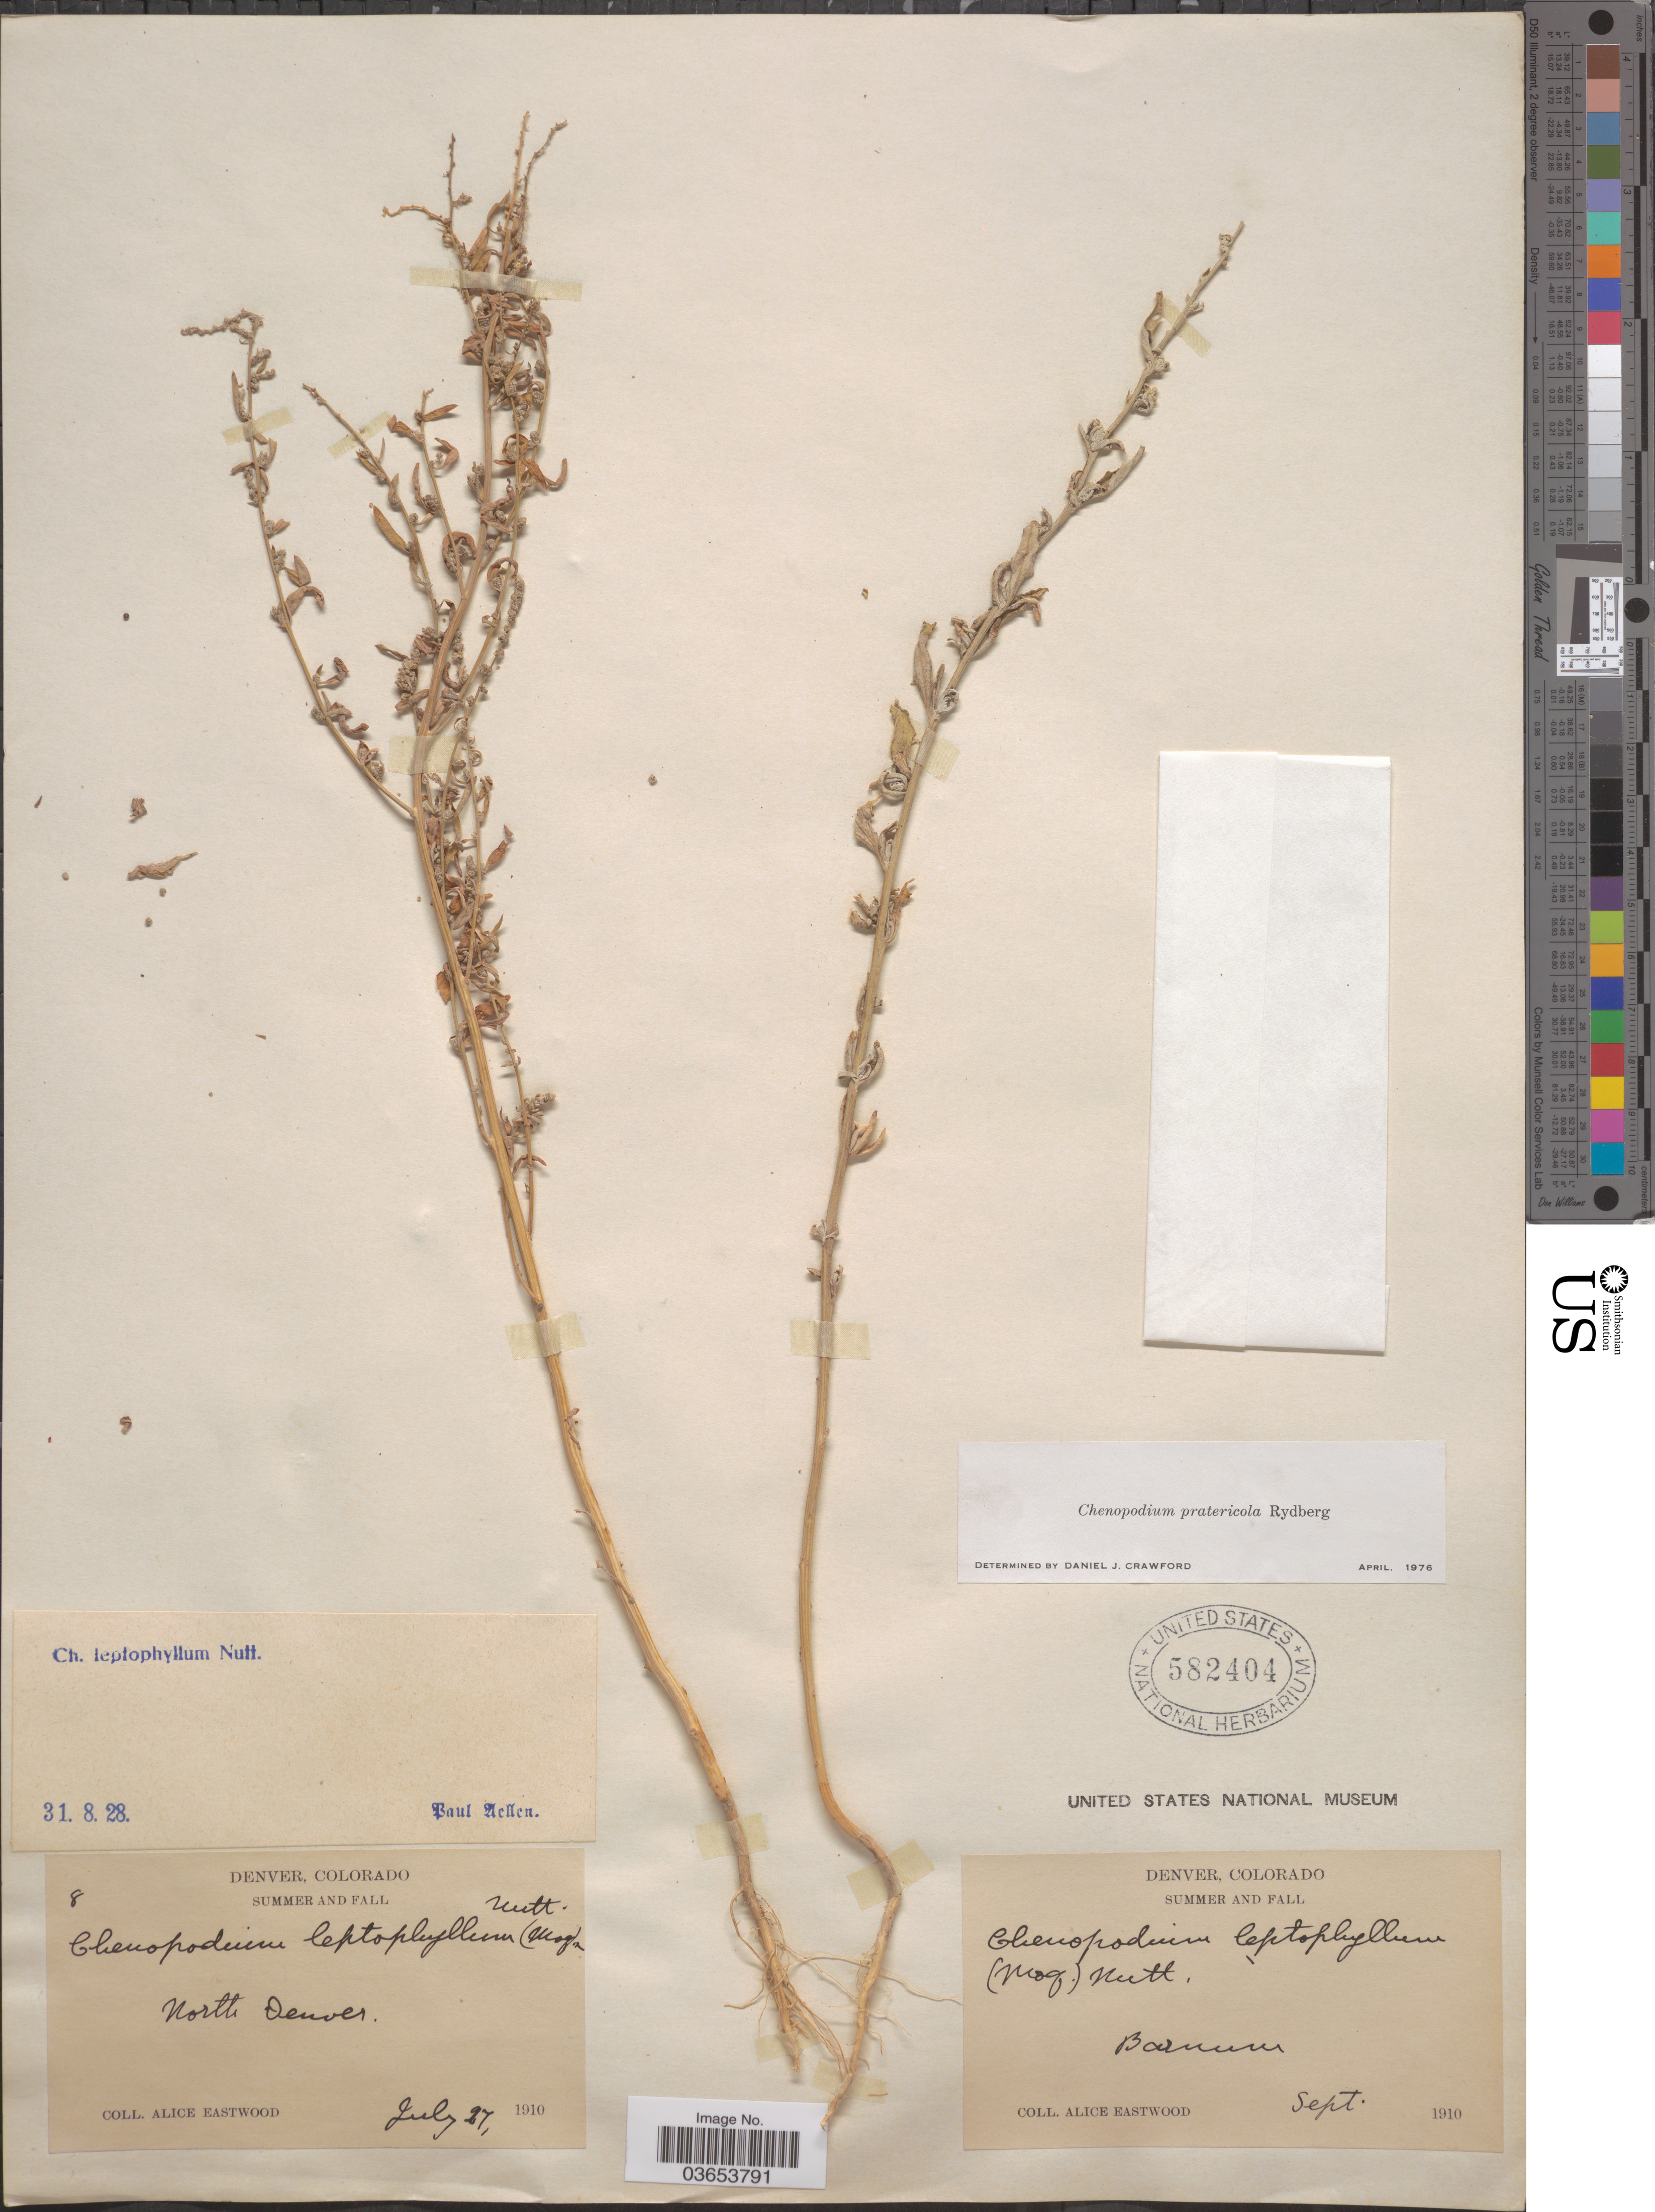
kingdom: Plantae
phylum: Tracheophyta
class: Magnoliopsida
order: Caryophyllales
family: Amaranthaceae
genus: Chenopodium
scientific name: Chenopodium pratericola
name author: Rydb.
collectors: A. Eastwood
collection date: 1910-09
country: United States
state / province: Colorado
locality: Denver. Barnum.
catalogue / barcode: US 582404-2